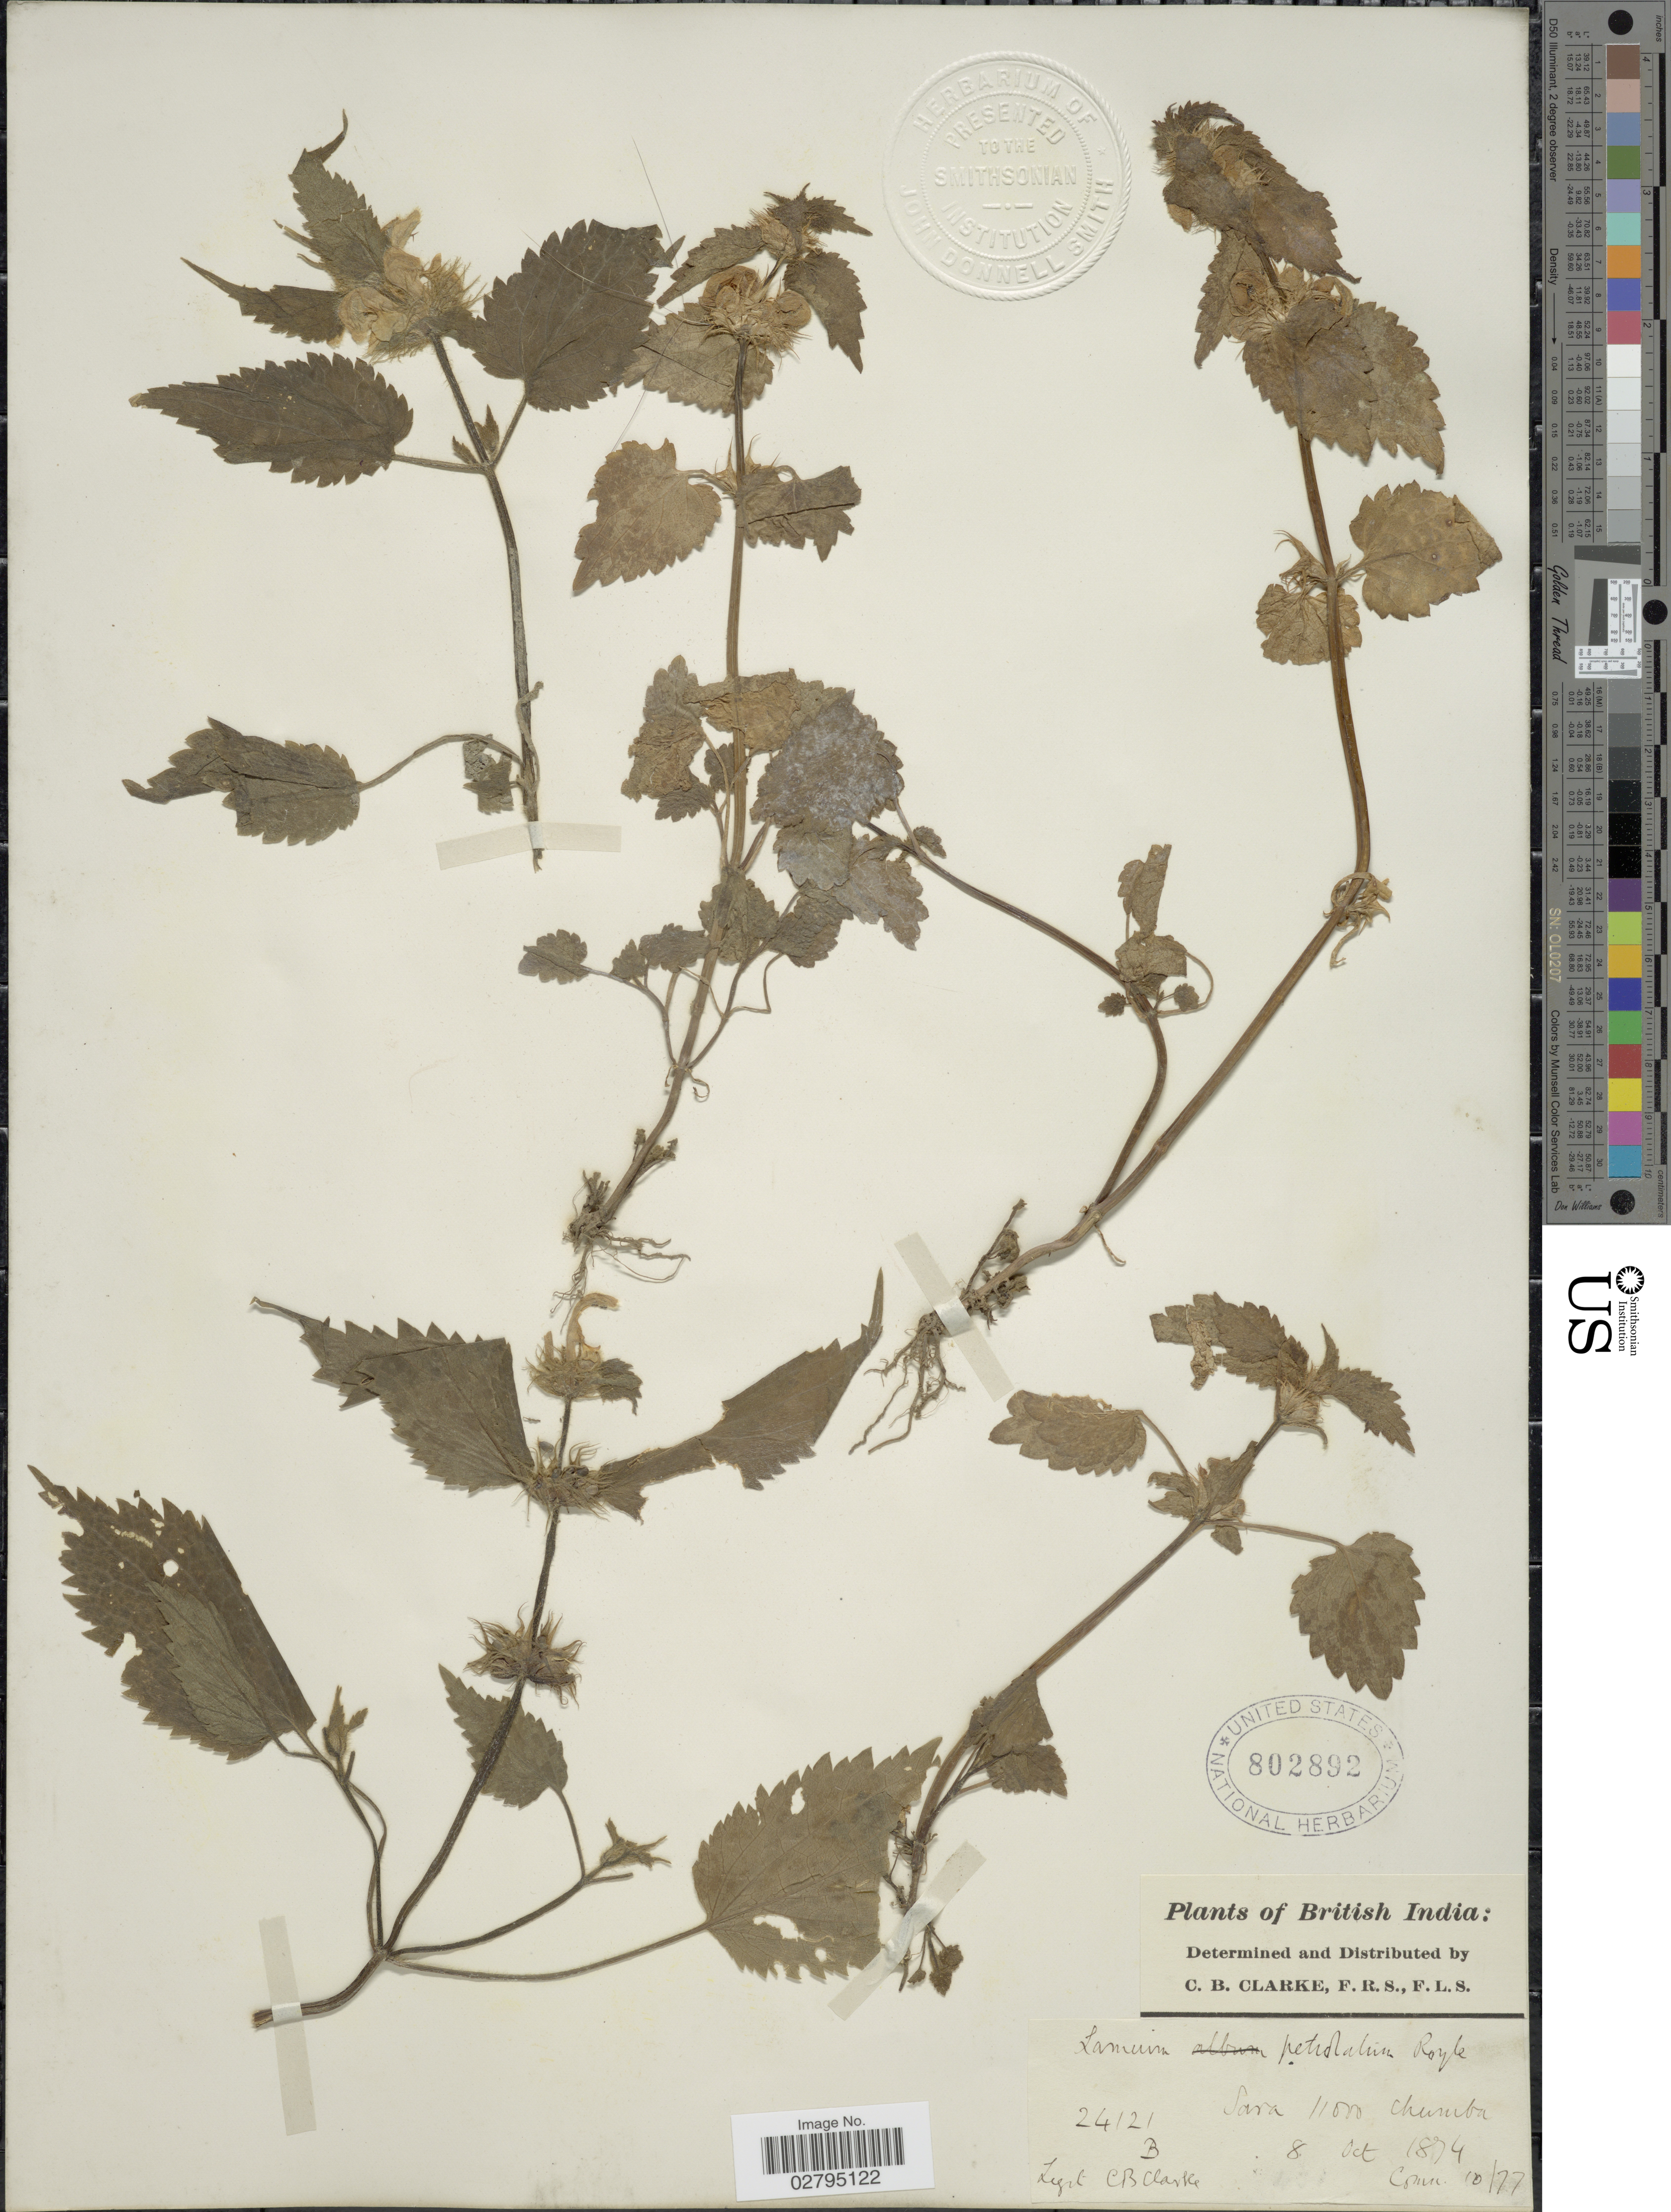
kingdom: Plantae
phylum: Tracheophyta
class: Magnoliopsida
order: Lamiales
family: Lamiaceae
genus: Lamium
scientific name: Lamium album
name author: L.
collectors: C. B. Clarke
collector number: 24121B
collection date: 1874-10-08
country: India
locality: British India. Sara, Chumba.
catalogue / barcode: US 802892